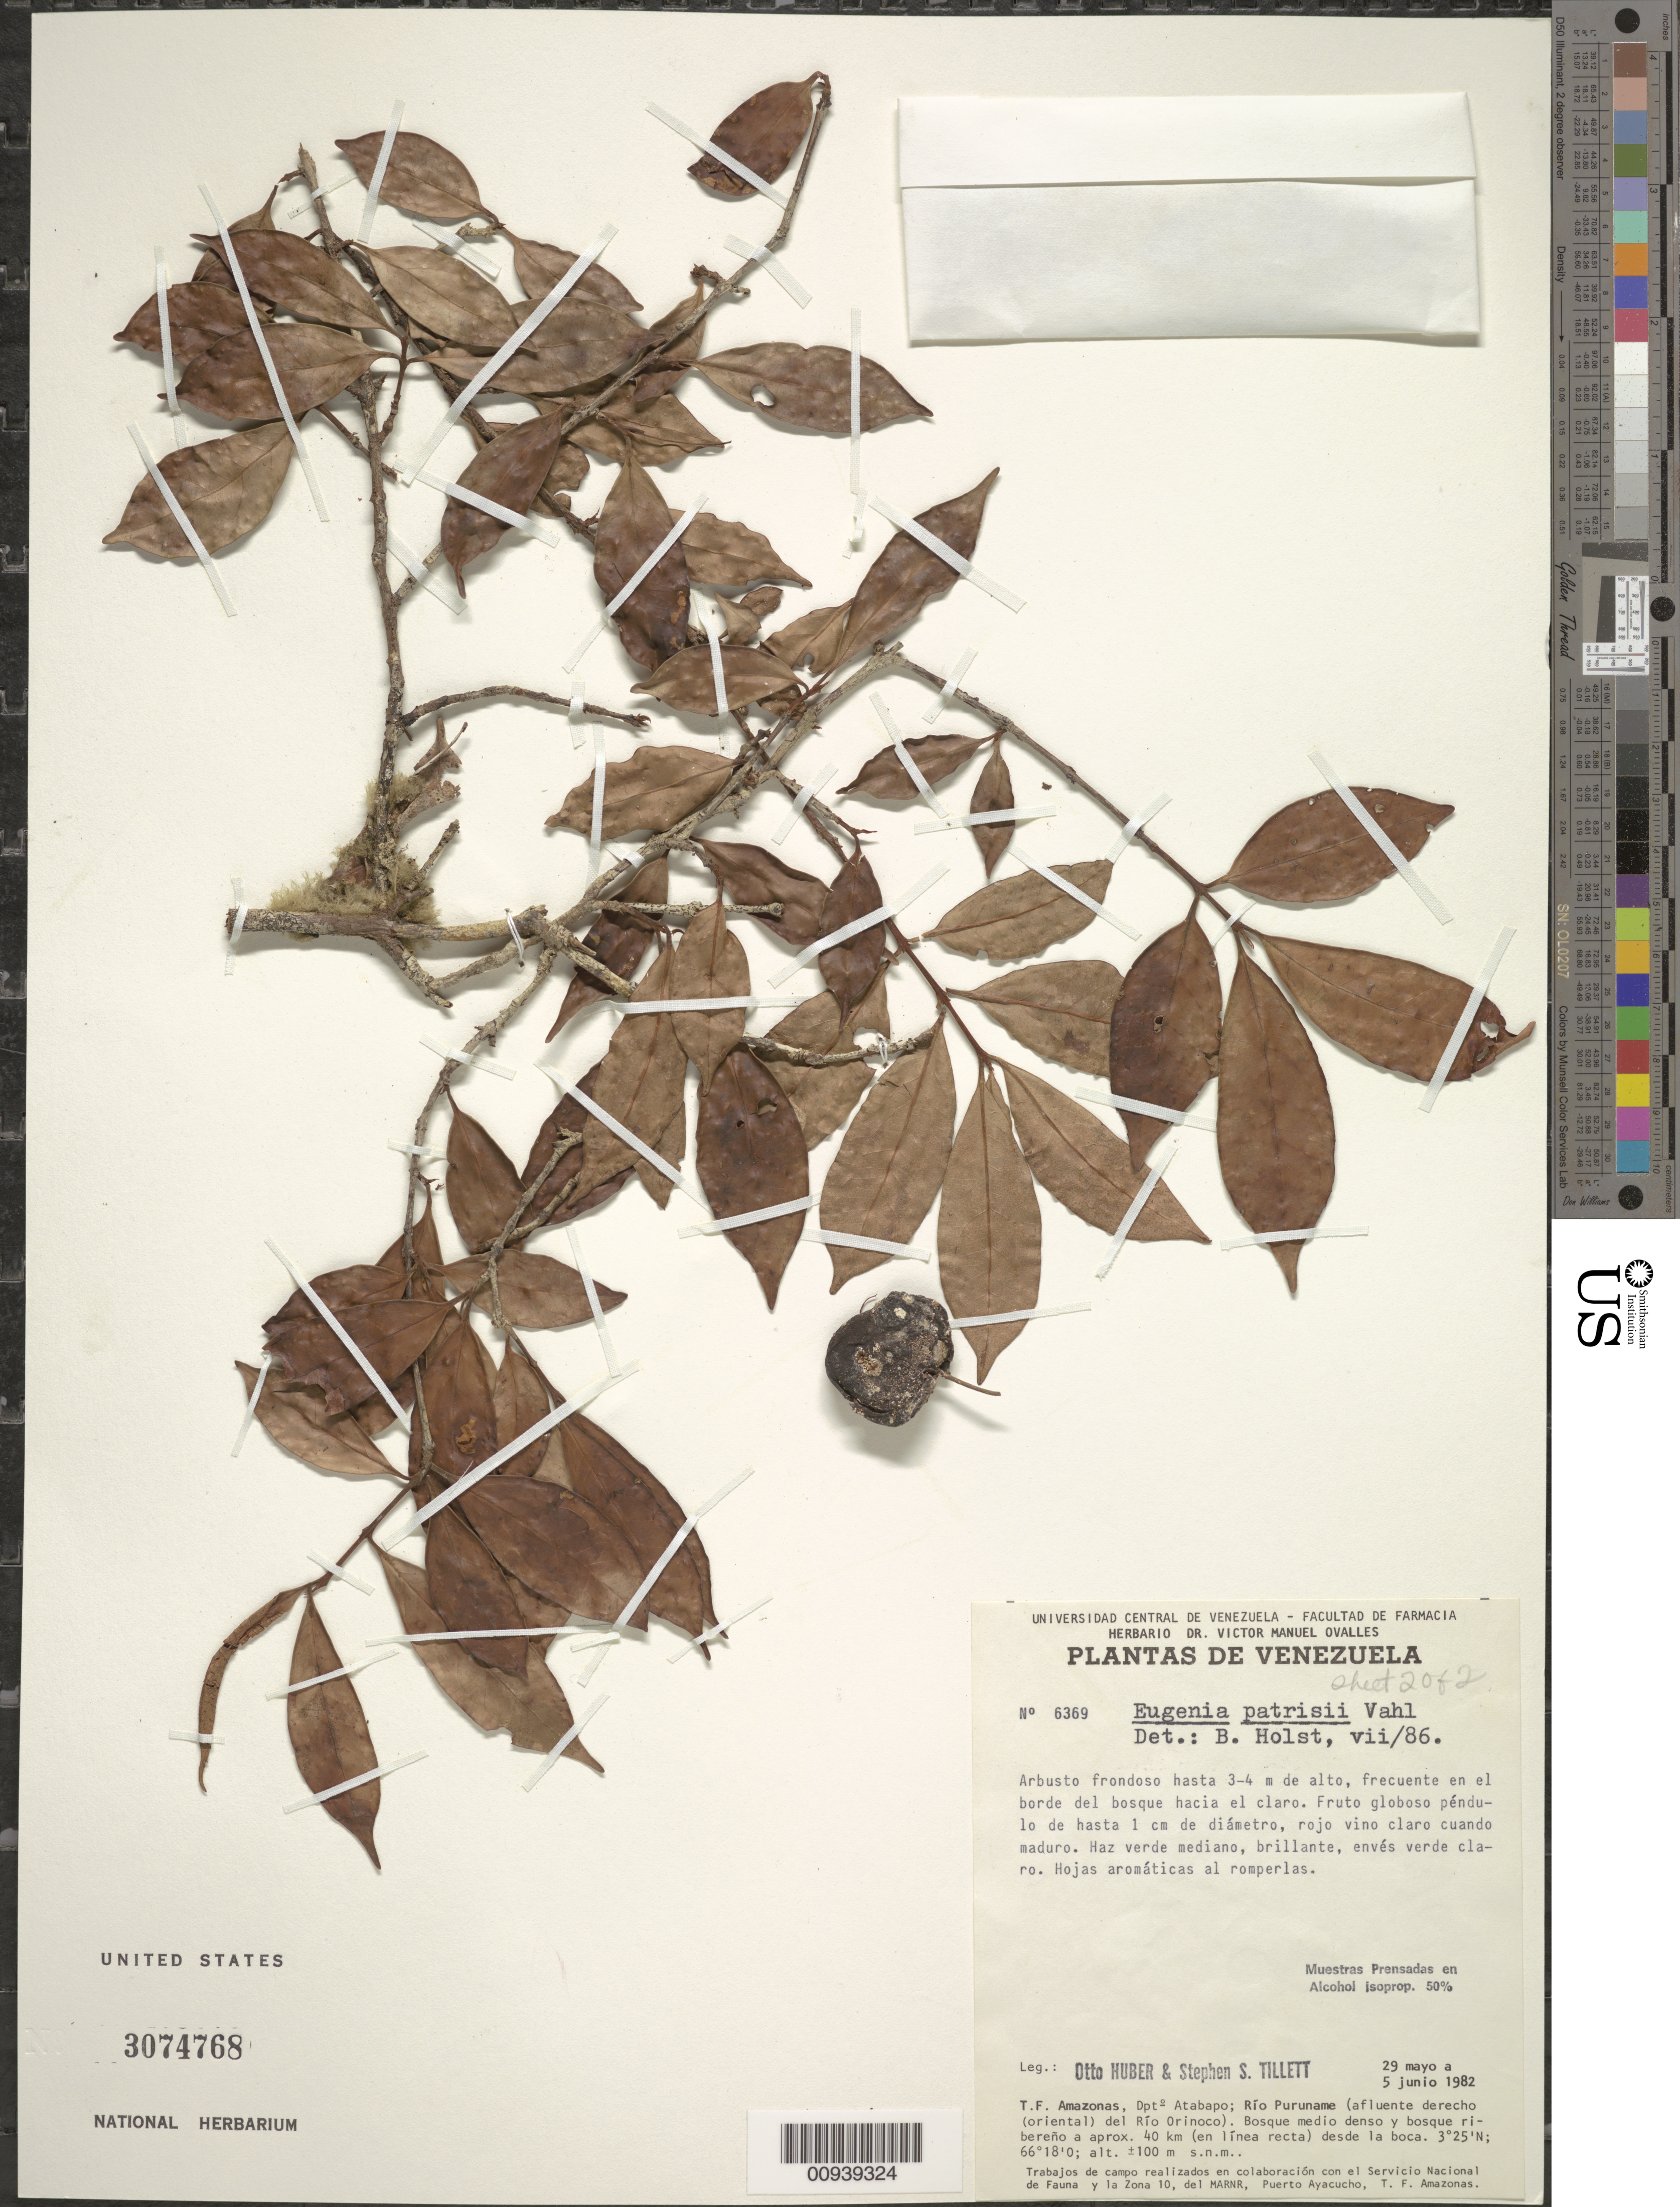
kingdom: Plantae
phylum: Tracheophyta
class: Magnoliopsida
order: Myrtales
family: Myrtaceae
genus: Eugenia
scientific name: Eugenia patrisii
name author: Vahl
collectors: O. Huber & S. S. Tillett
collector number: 6369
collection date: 1982-05-29/1982-06-05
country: Venezuela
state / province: Amazonas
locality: T.F. Amazonas, Dpt° Atabapo; Río Puruname (afluente derecho (oriental) del Río Orinoco).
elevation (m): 100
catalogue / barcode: US 3074768